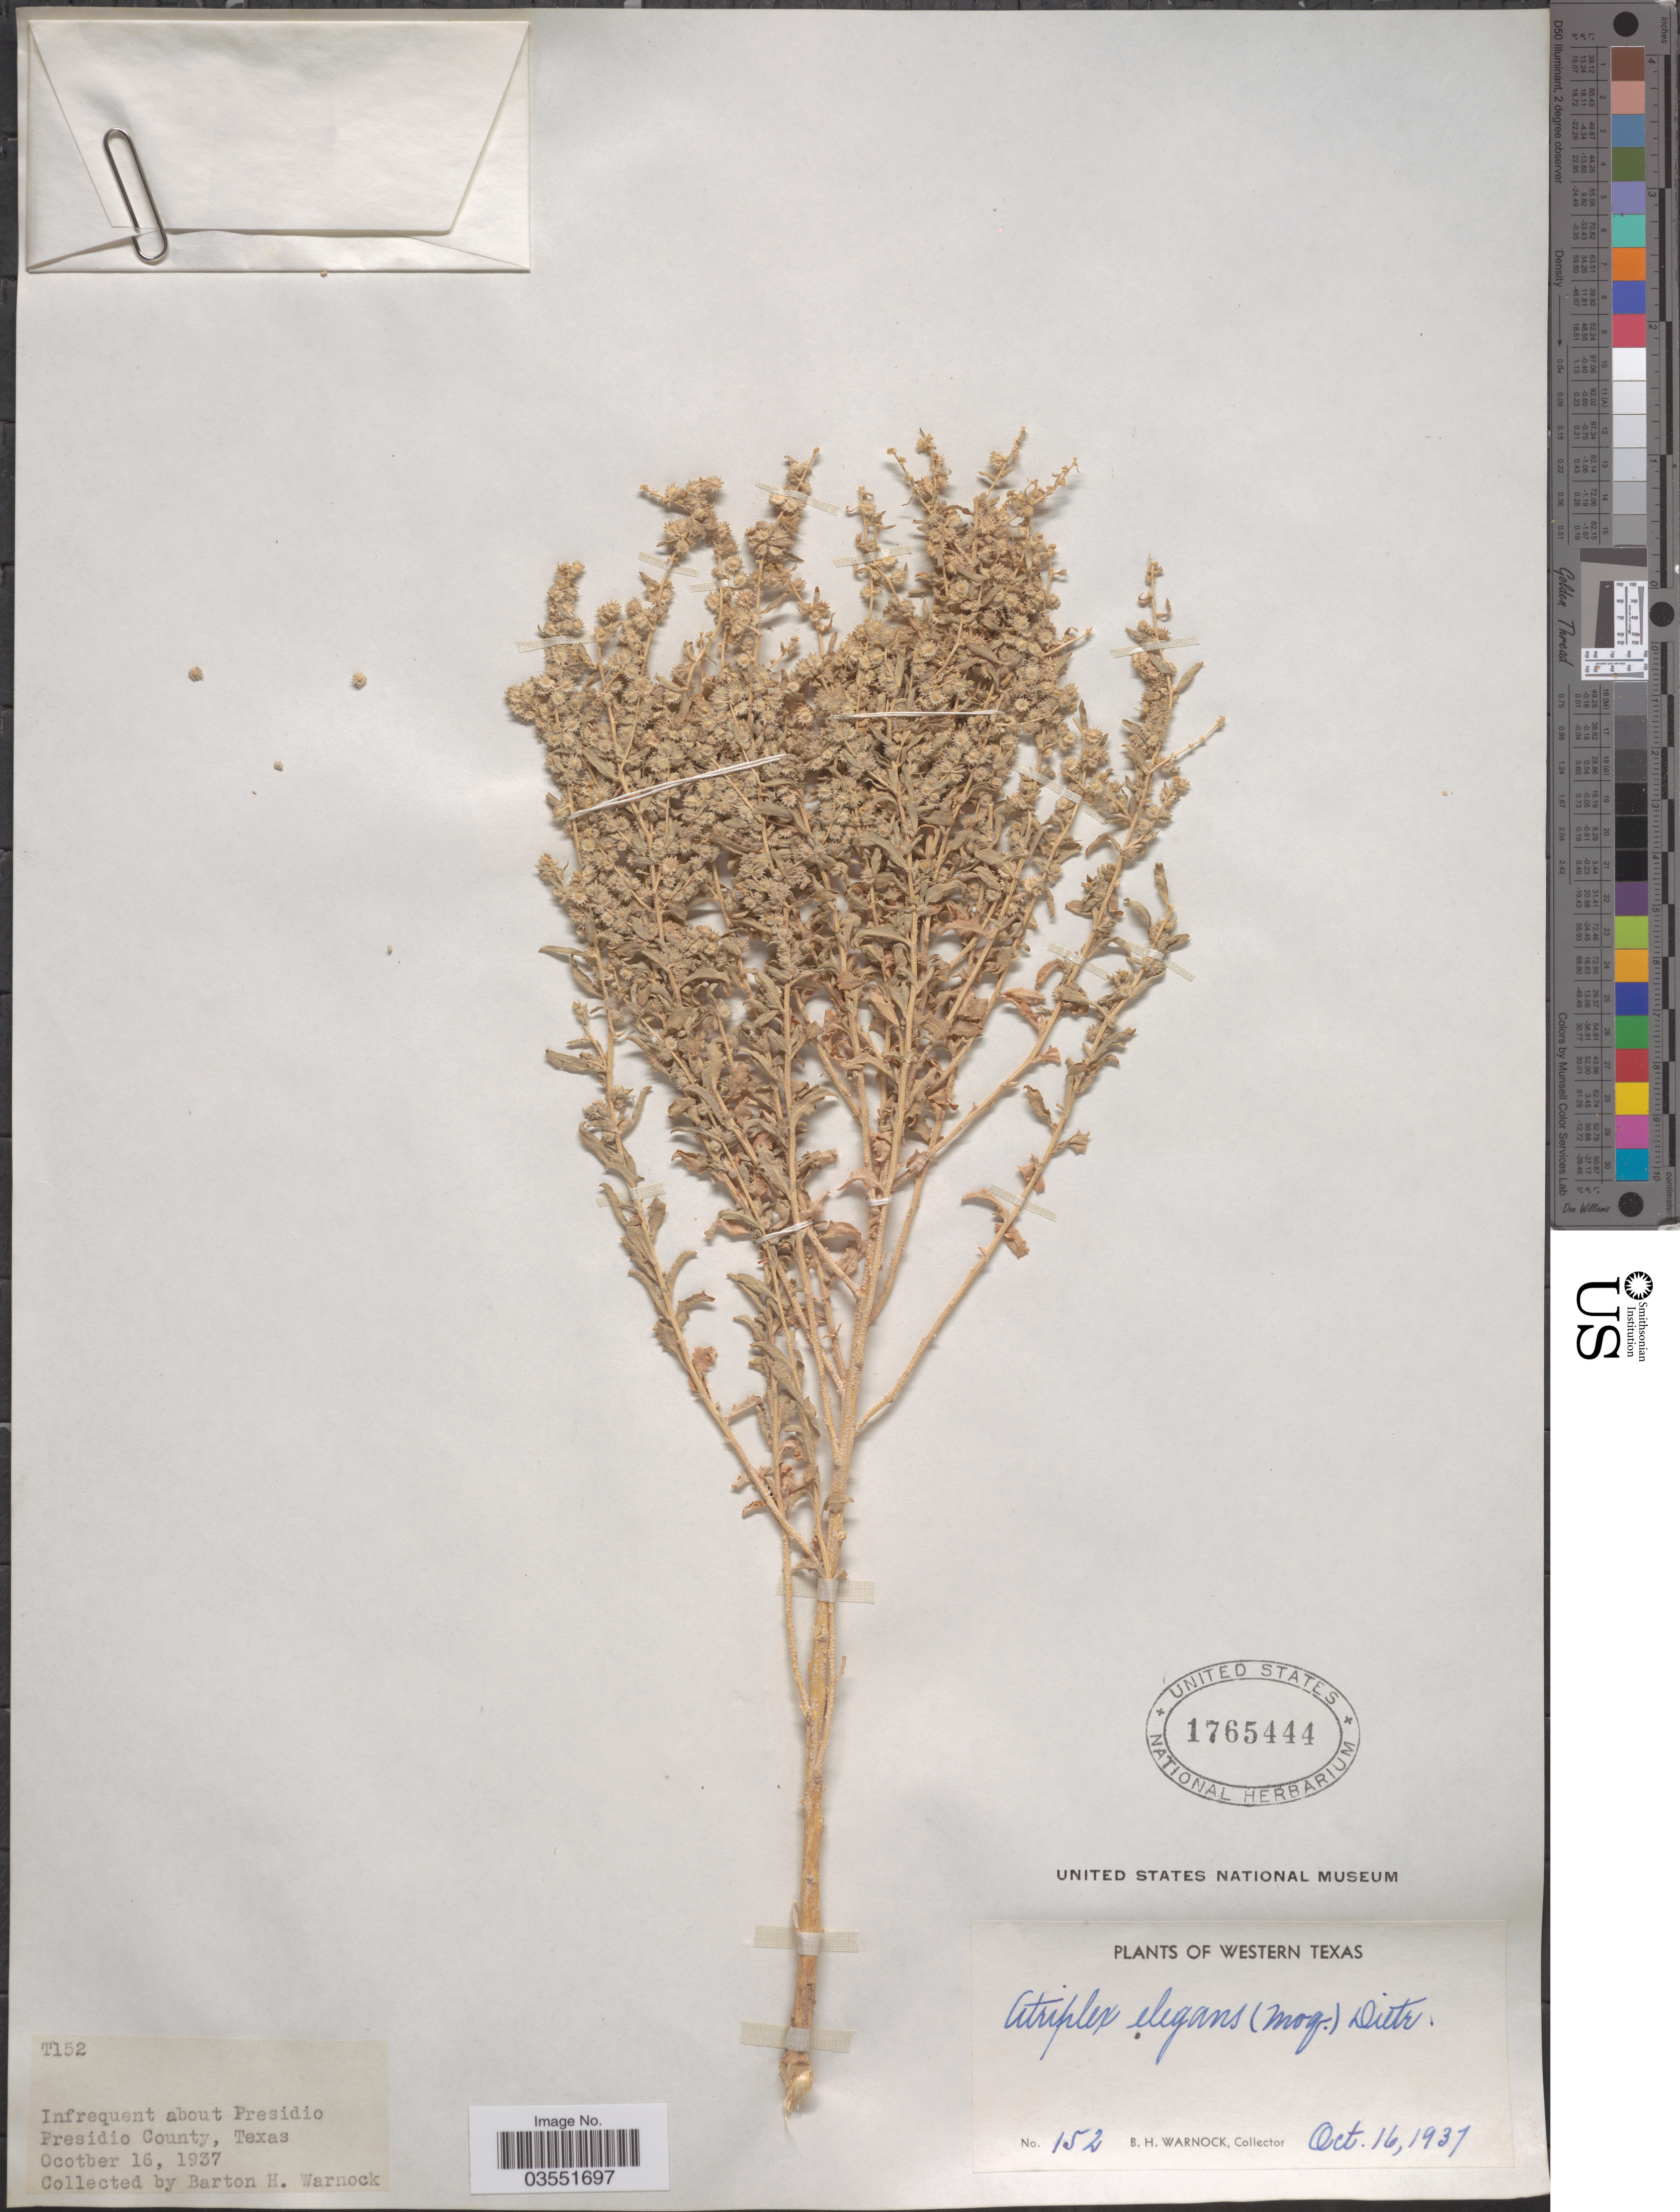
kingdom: Plantae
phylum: Tracheophyta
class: Magnoliopsida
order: Caryophyllales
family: Amaranthaceae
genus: Atriplex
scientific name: Atriplex elegans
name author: (Moq.) D. Dietr.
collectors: B. H. Warnock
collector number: T152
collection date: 1937-10-16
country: United States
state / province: Texas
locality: About Presidio. Presidio County. Western Texas.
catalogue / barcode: US 1765444